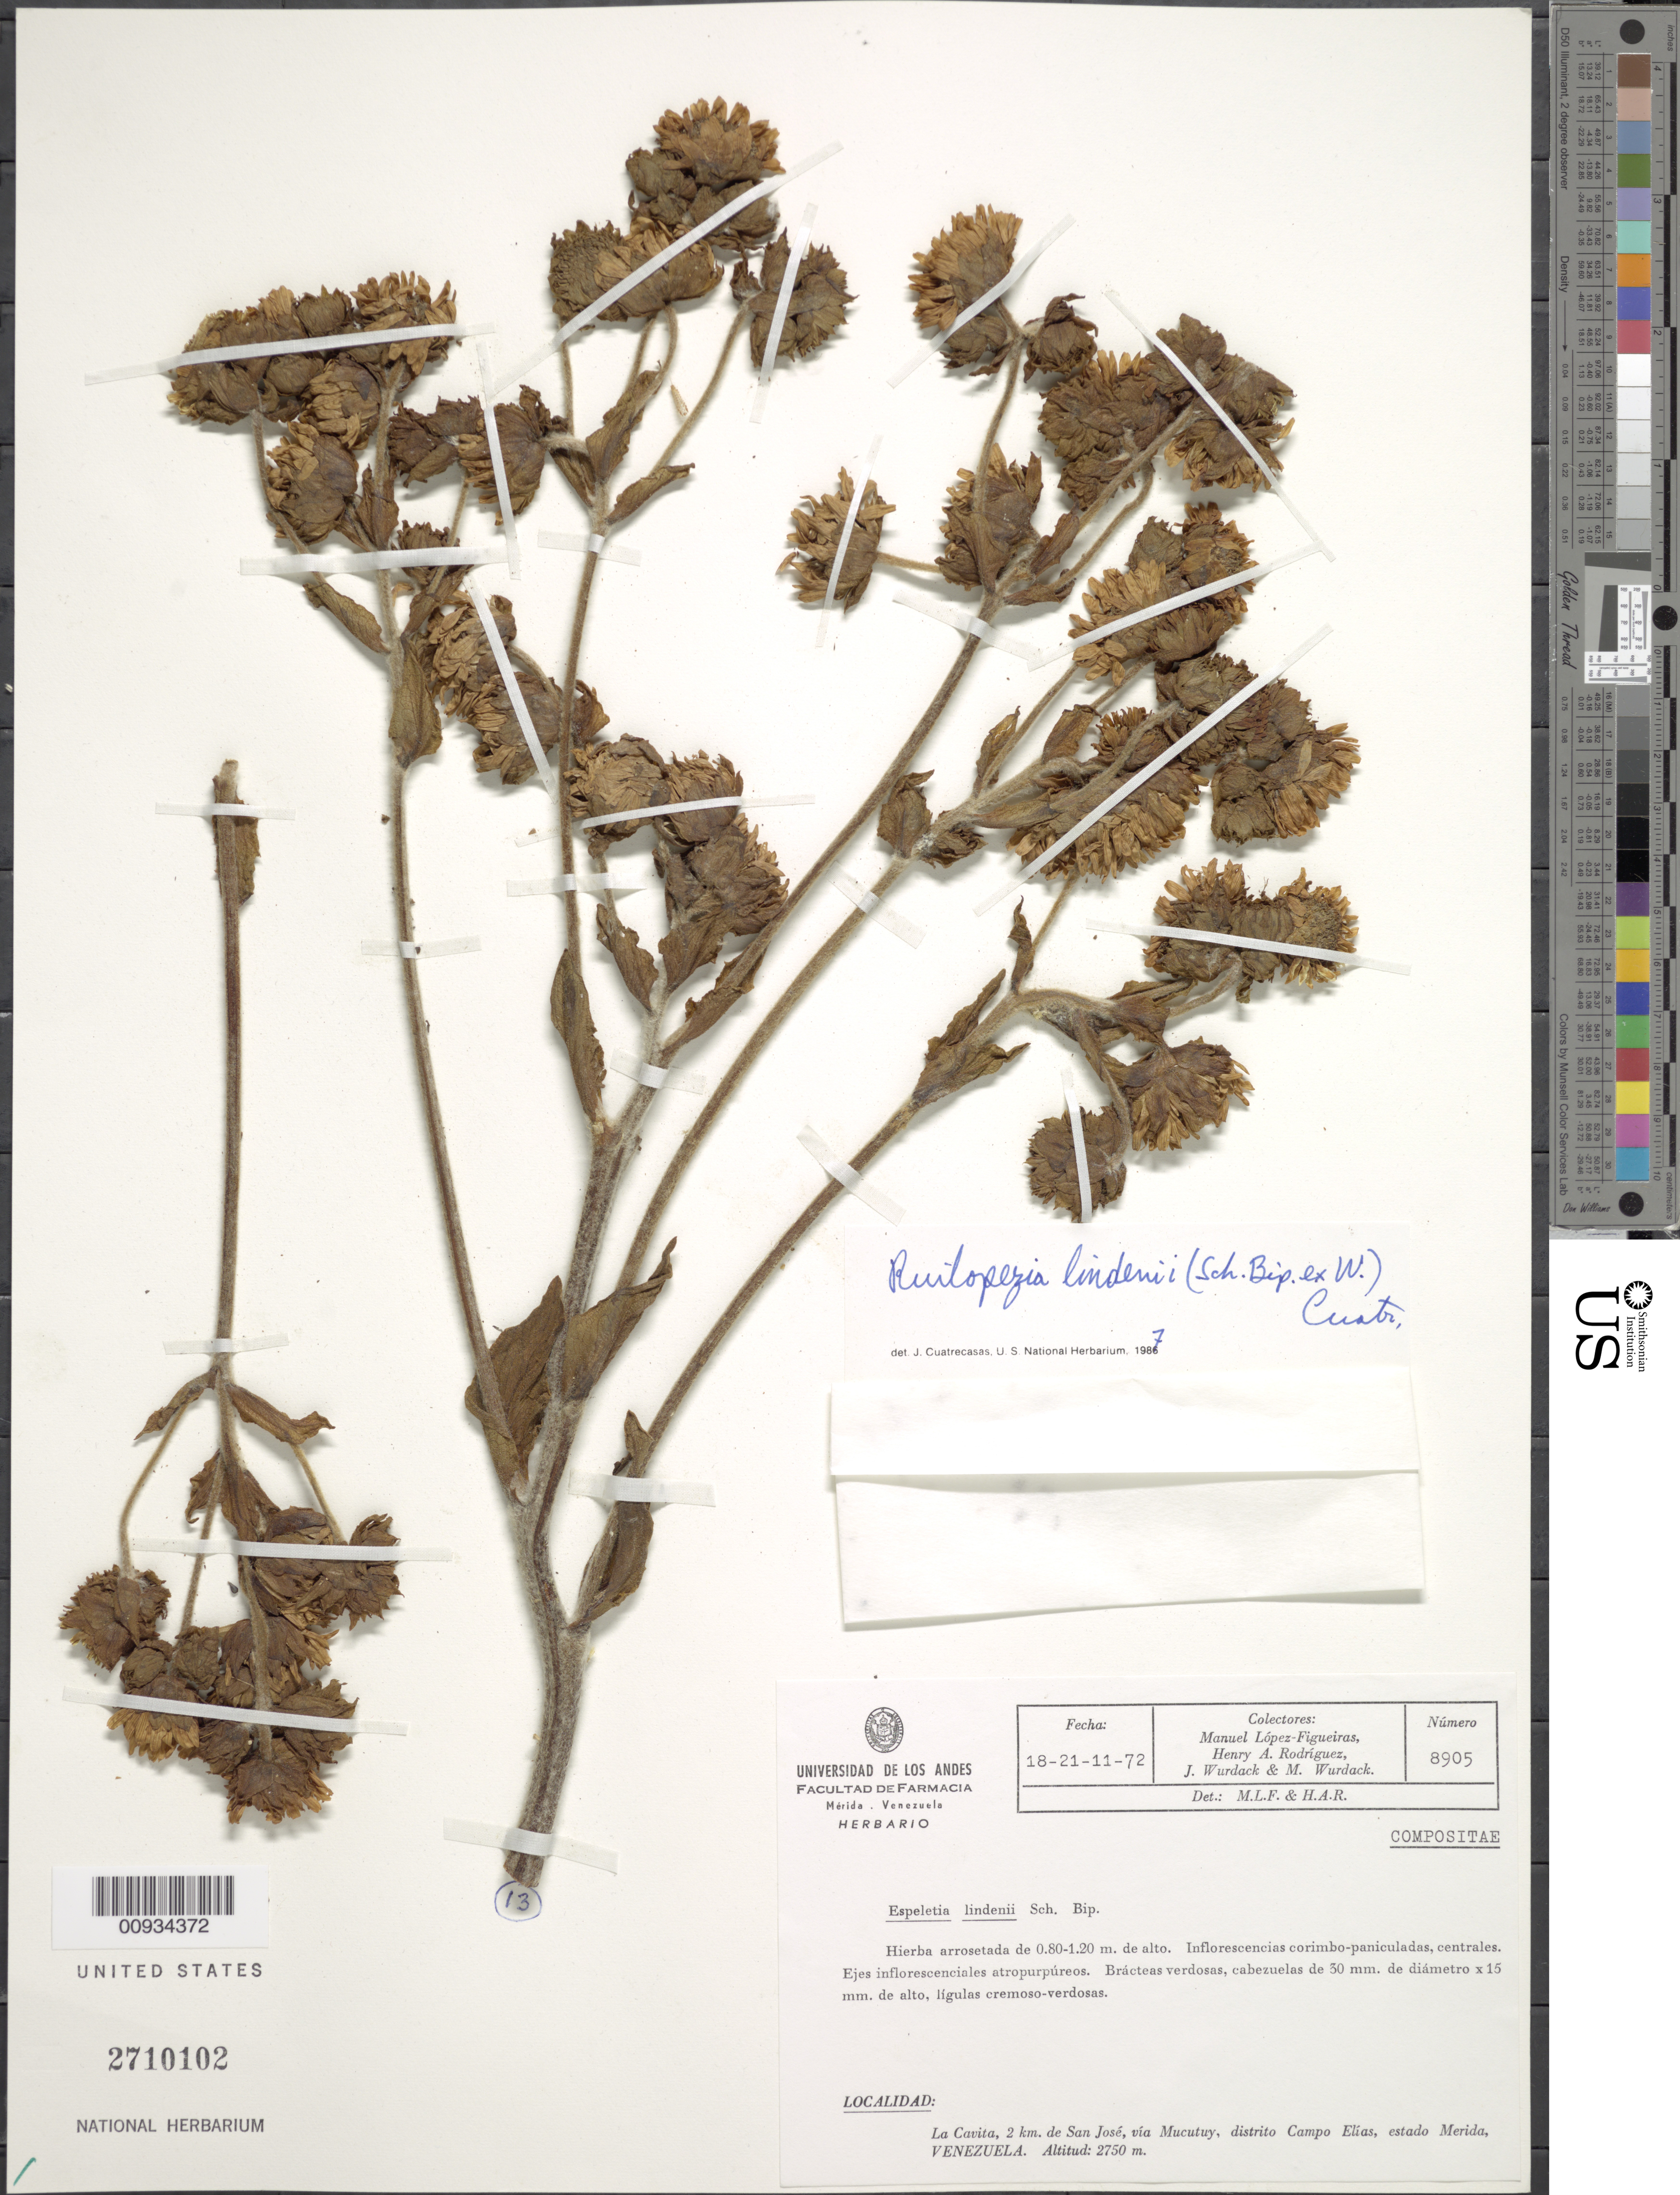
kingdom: Plantae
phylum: Tracheophyta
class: Magnoliopsida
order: Asterales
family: Asteraceae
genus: Ruilopezia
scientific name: Ruilopezia lindenii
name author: (Sch. Bip. ex Wedd.) Cuatrec.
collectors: M. López Figueiras, H. A. Rodriguez, J. J. Wurdack & M. L. Wurdack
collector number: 8905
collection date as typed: Transcribed d/m/y: 18/11/72 to 21/11/72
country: Venezuela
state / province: Mérida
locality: La Cavita, 2 km de San Jose, via Mucutuy, Distrito Campo Elias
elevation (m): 2750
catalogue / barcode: US 2710102